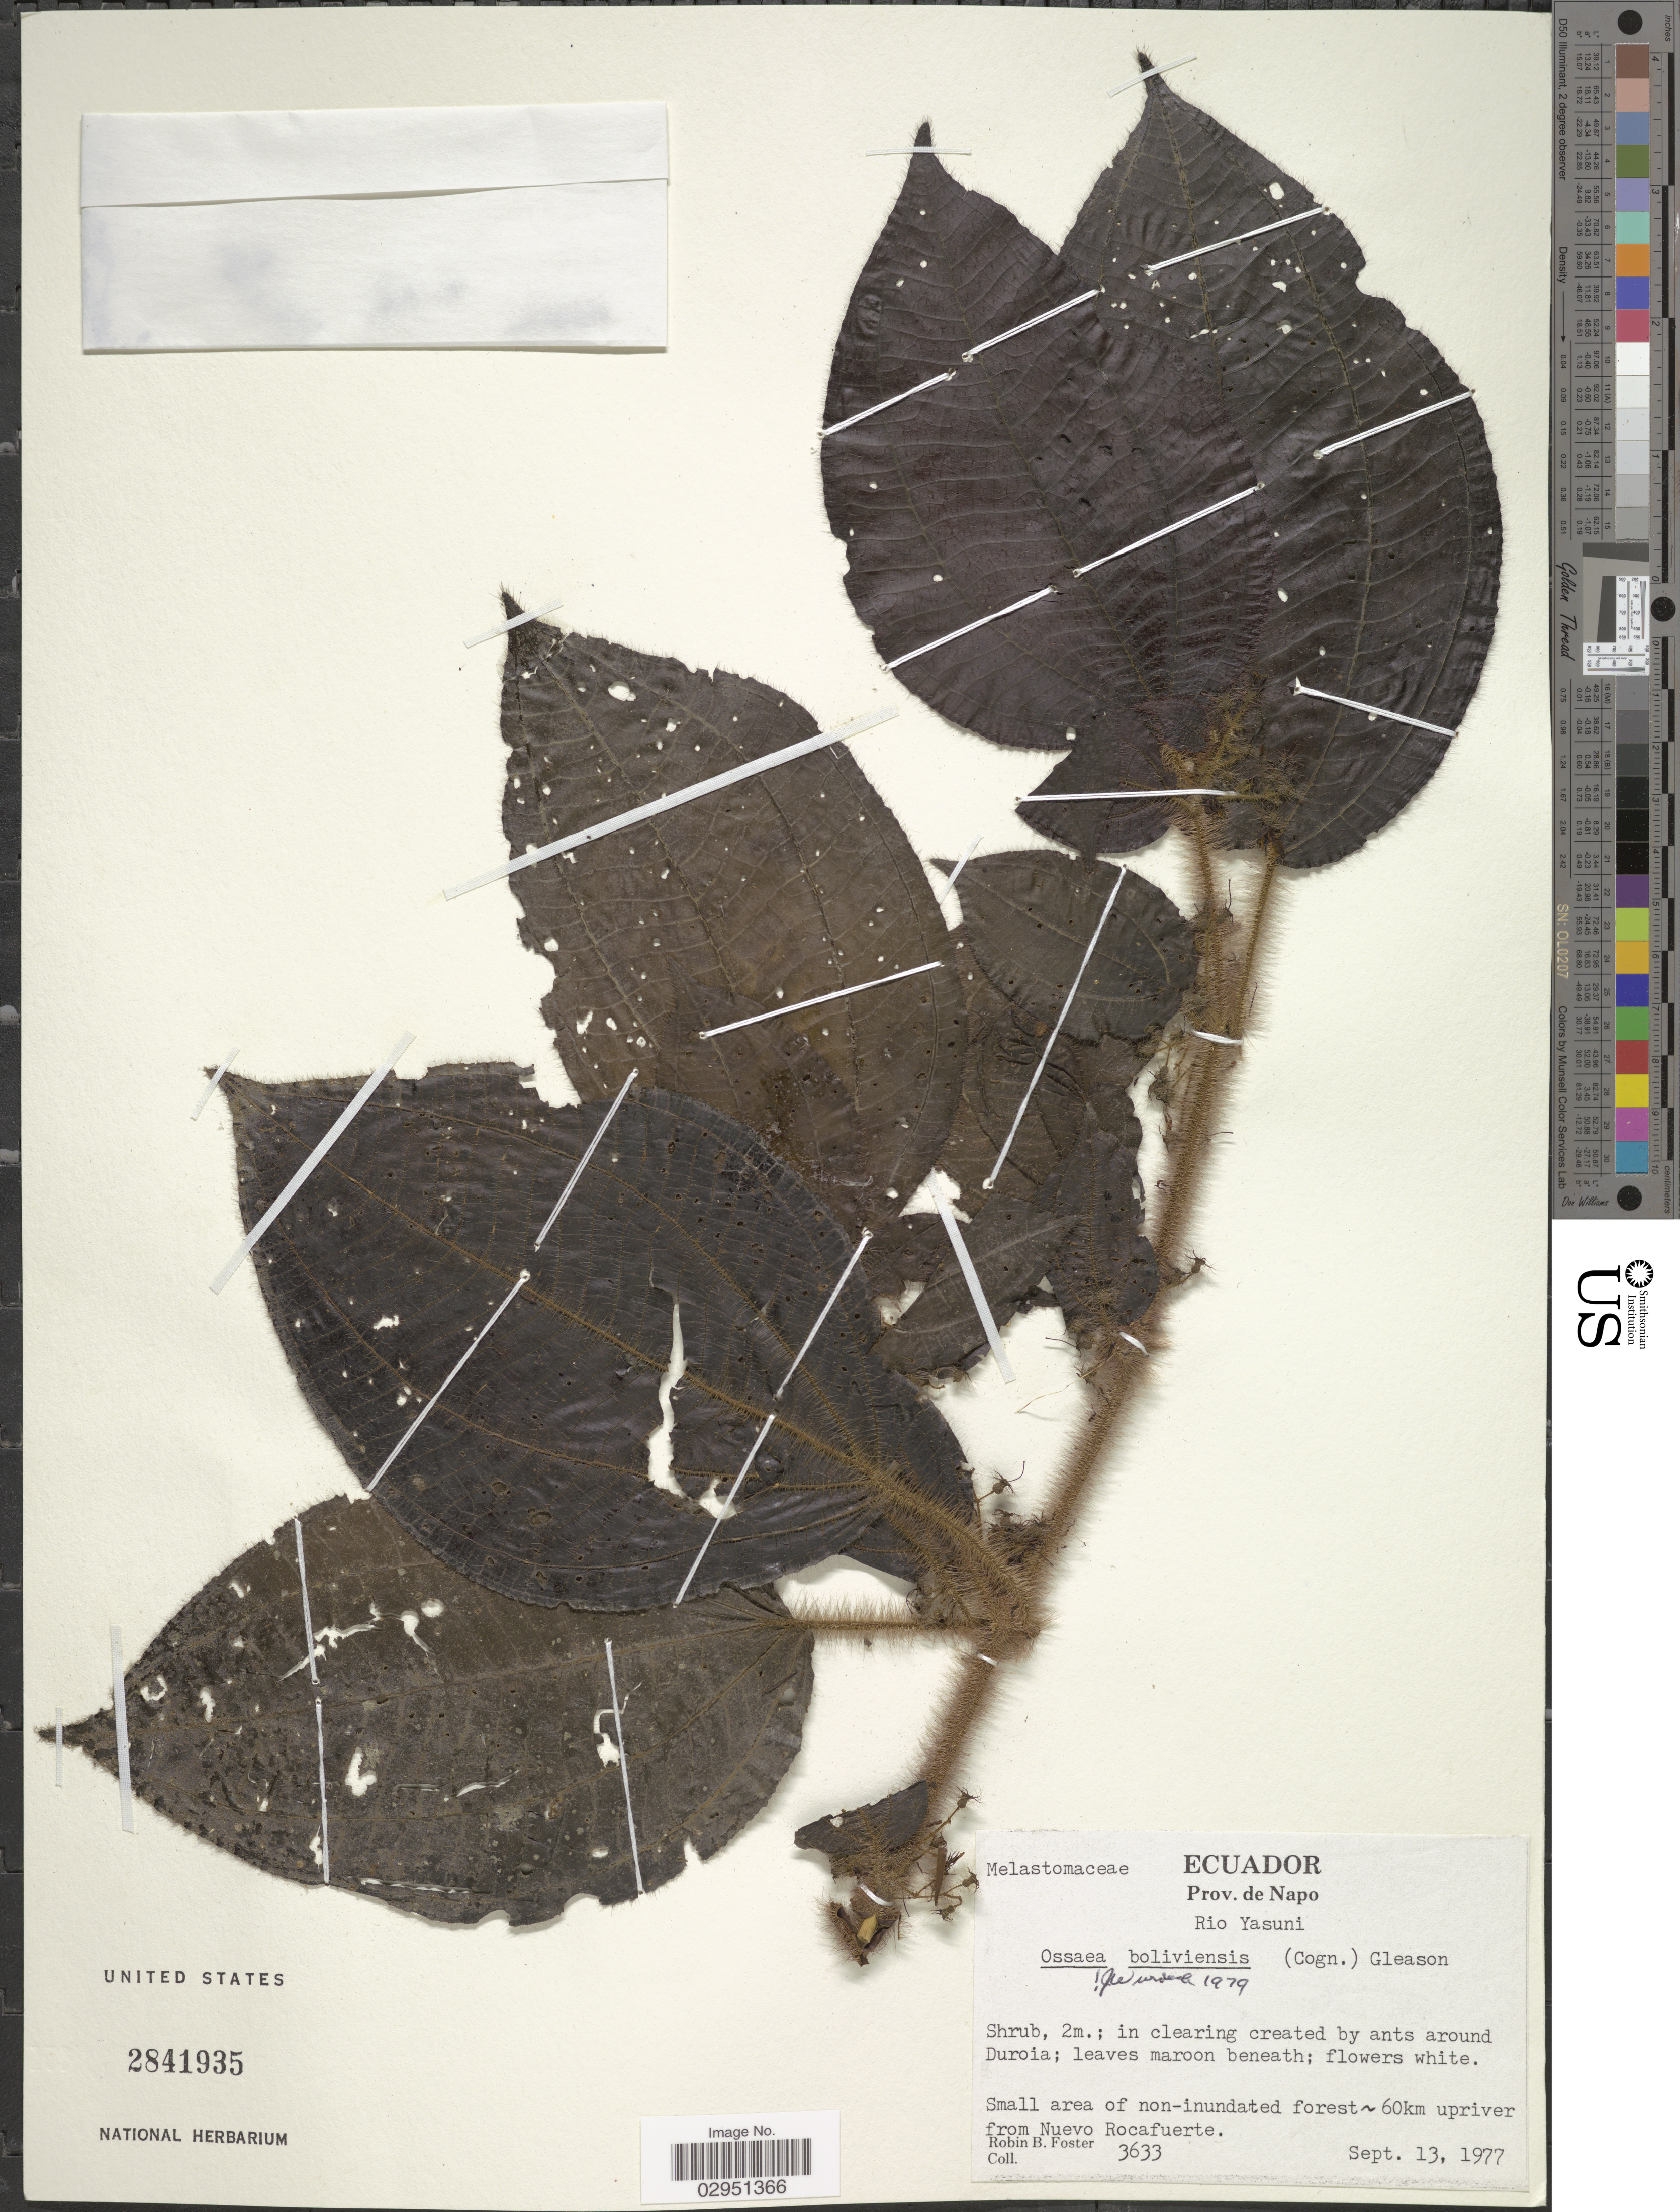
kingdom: Plantae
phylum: Tracheophyta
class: Magnoliopsida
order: Myrtales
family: Melastomataceae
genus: Ossaea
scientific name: Ossaea boliviensis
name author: (Cogn.) Gleason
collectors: R. B. Foster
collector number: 3633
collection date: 1977-09-13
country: Ecuador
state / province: Napo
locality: Rio Yasuni, 60 km upriver from Nuevo Rocafuerte.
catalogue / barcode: US 2841935